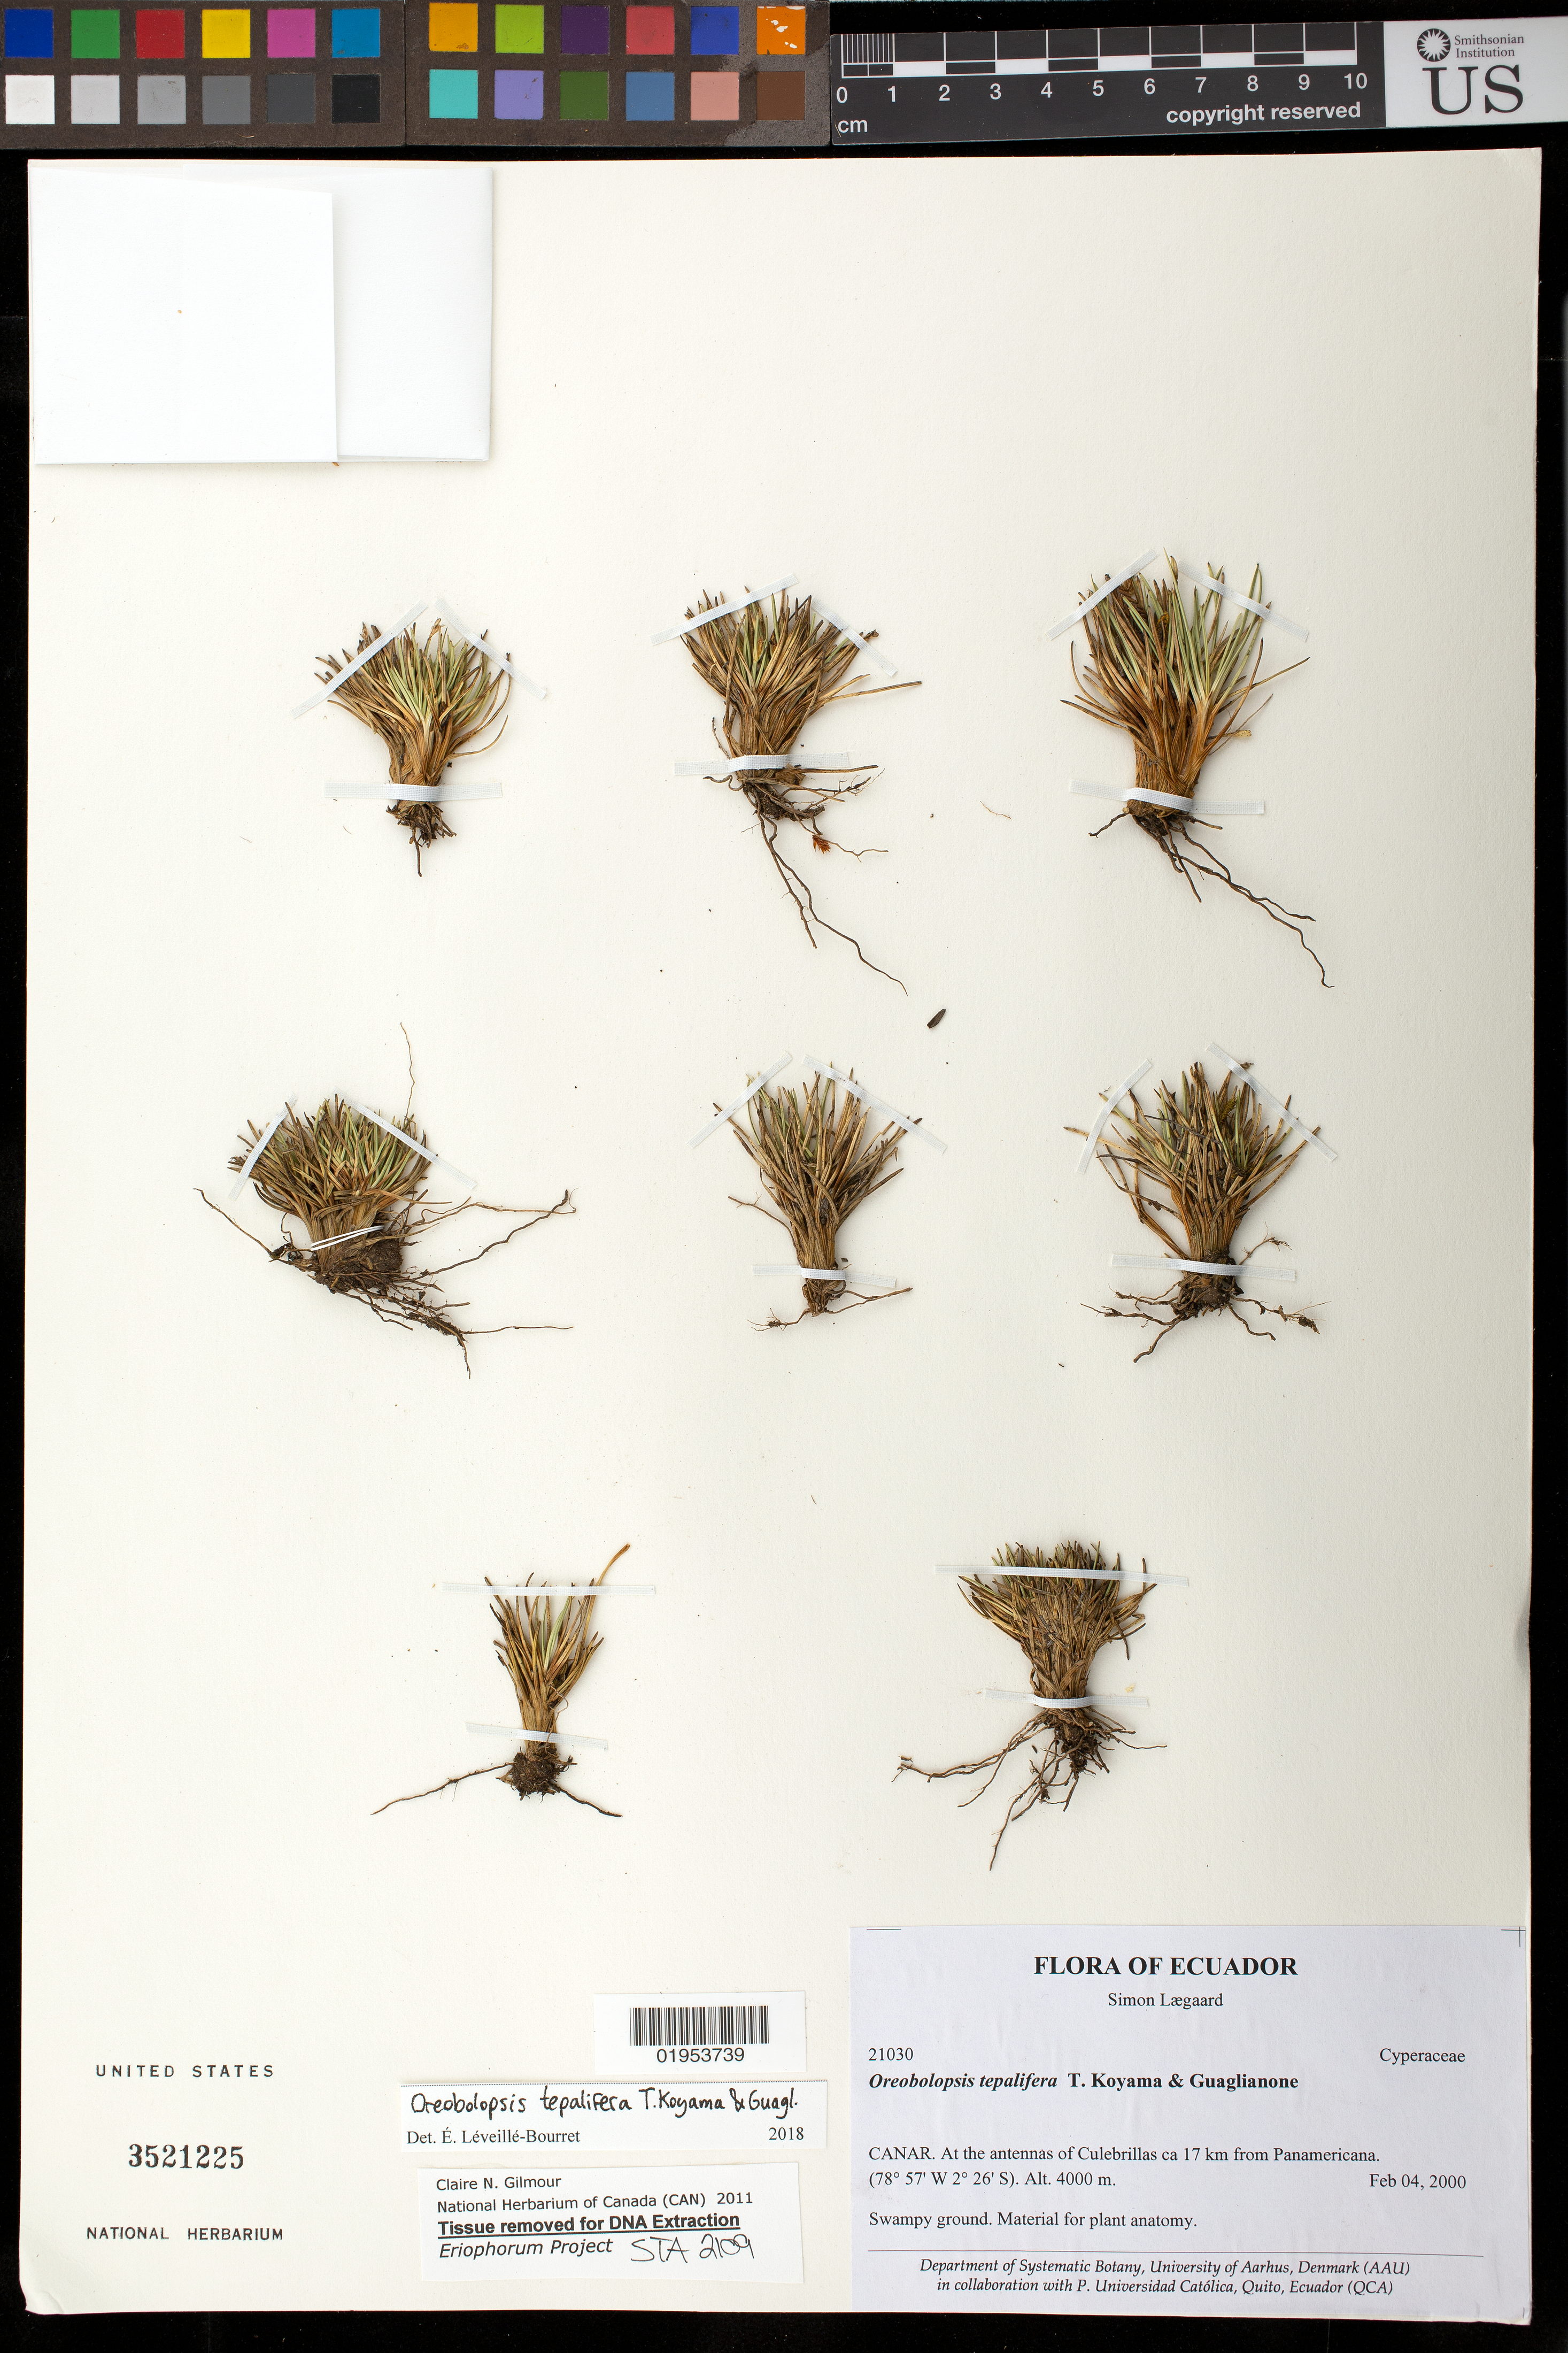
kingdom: Plantae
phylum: Tracheophyta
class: Liliopsida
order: Poales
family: Cyperaceae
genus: Trichophorum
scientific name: Trichophorum tepaliferum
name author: (T. Koyama & Guagl.) Lév-Bourret & J.R. Starr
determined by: Strong, Mark T., (BOT), Smithsonian Institution - National Museum of Natural History (UNITED STATES)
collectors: S. Lægaard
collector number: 21030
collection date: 2000-02-04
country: Ecuador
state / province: Cañar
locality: At the antennas of Culebrillas ca. 17 km from Panamericana.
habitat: Swampy ground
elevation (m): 4000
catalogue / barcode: US 3521225